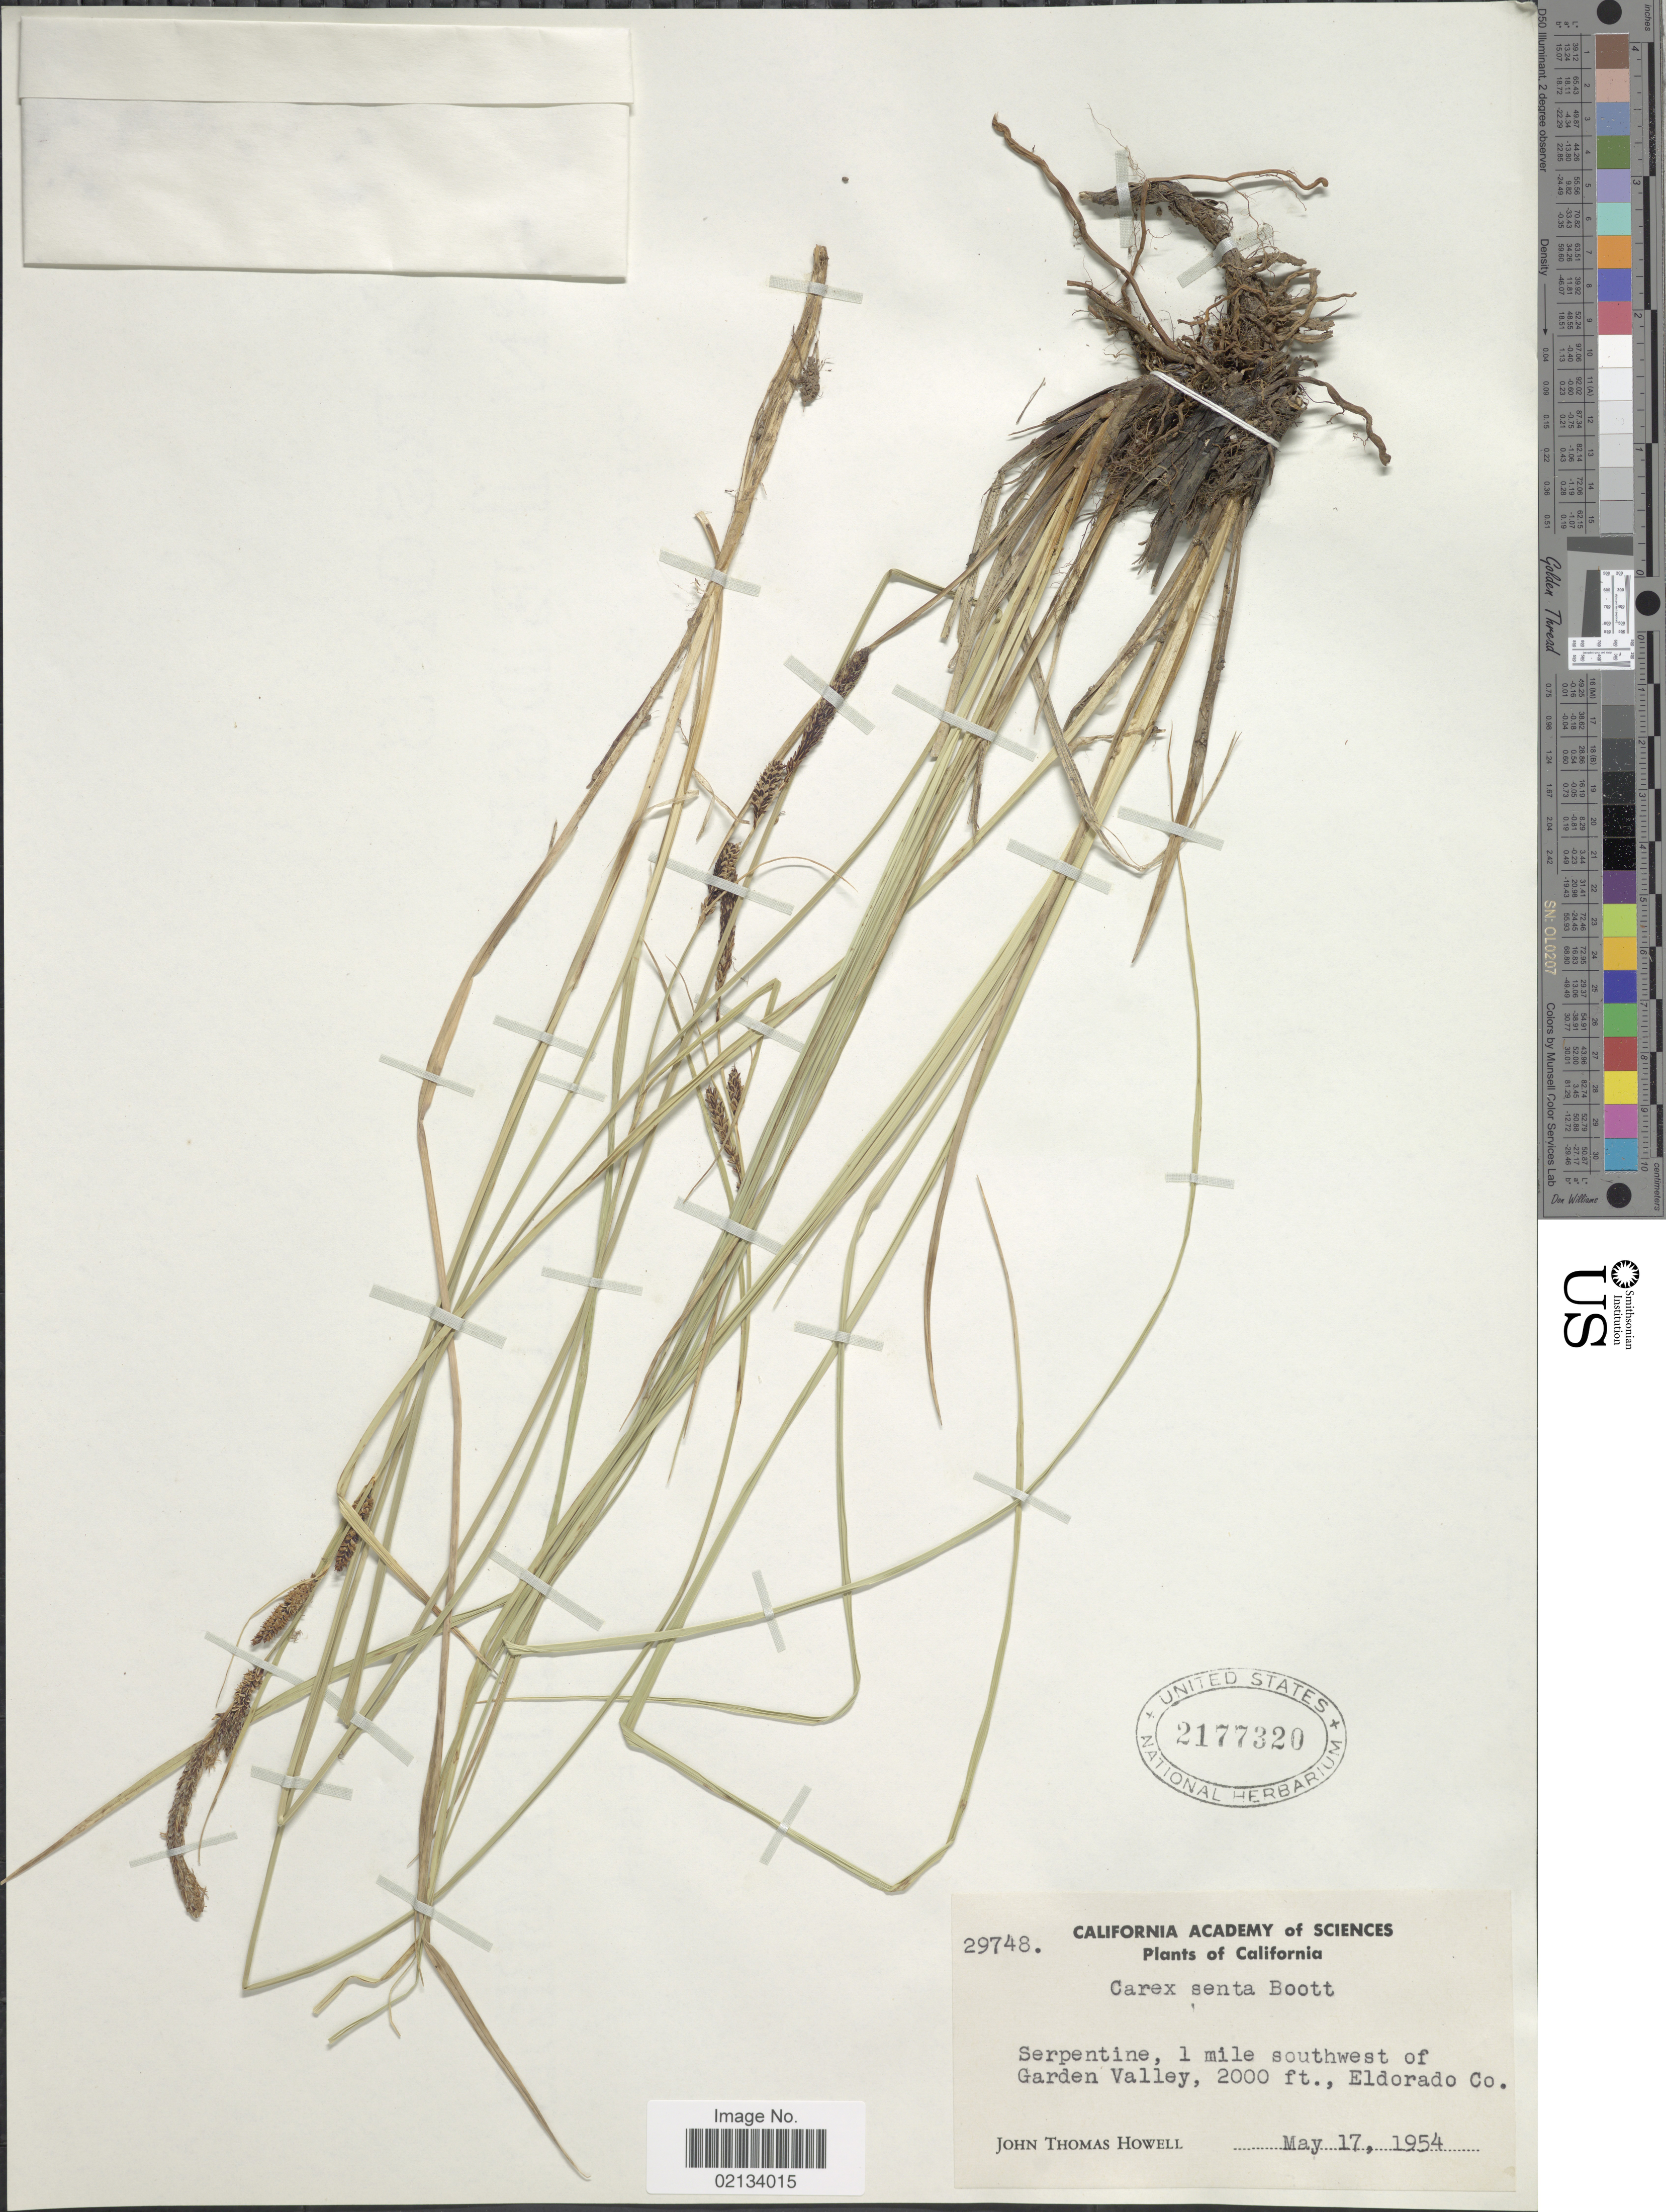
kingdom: Plantae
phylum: Tracheophyta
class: Liliopsida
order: Poales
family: Cyperaceae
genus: Carex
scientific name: Carex senta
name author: Boott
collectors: J. T. Howell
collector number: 29748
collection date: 1954-05-17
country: United States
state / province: California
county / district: El Dorado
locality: Serpentine, 1 mile southwest of Garden Valley, Eldorado Co.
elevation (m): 610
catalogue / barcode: US 2177320